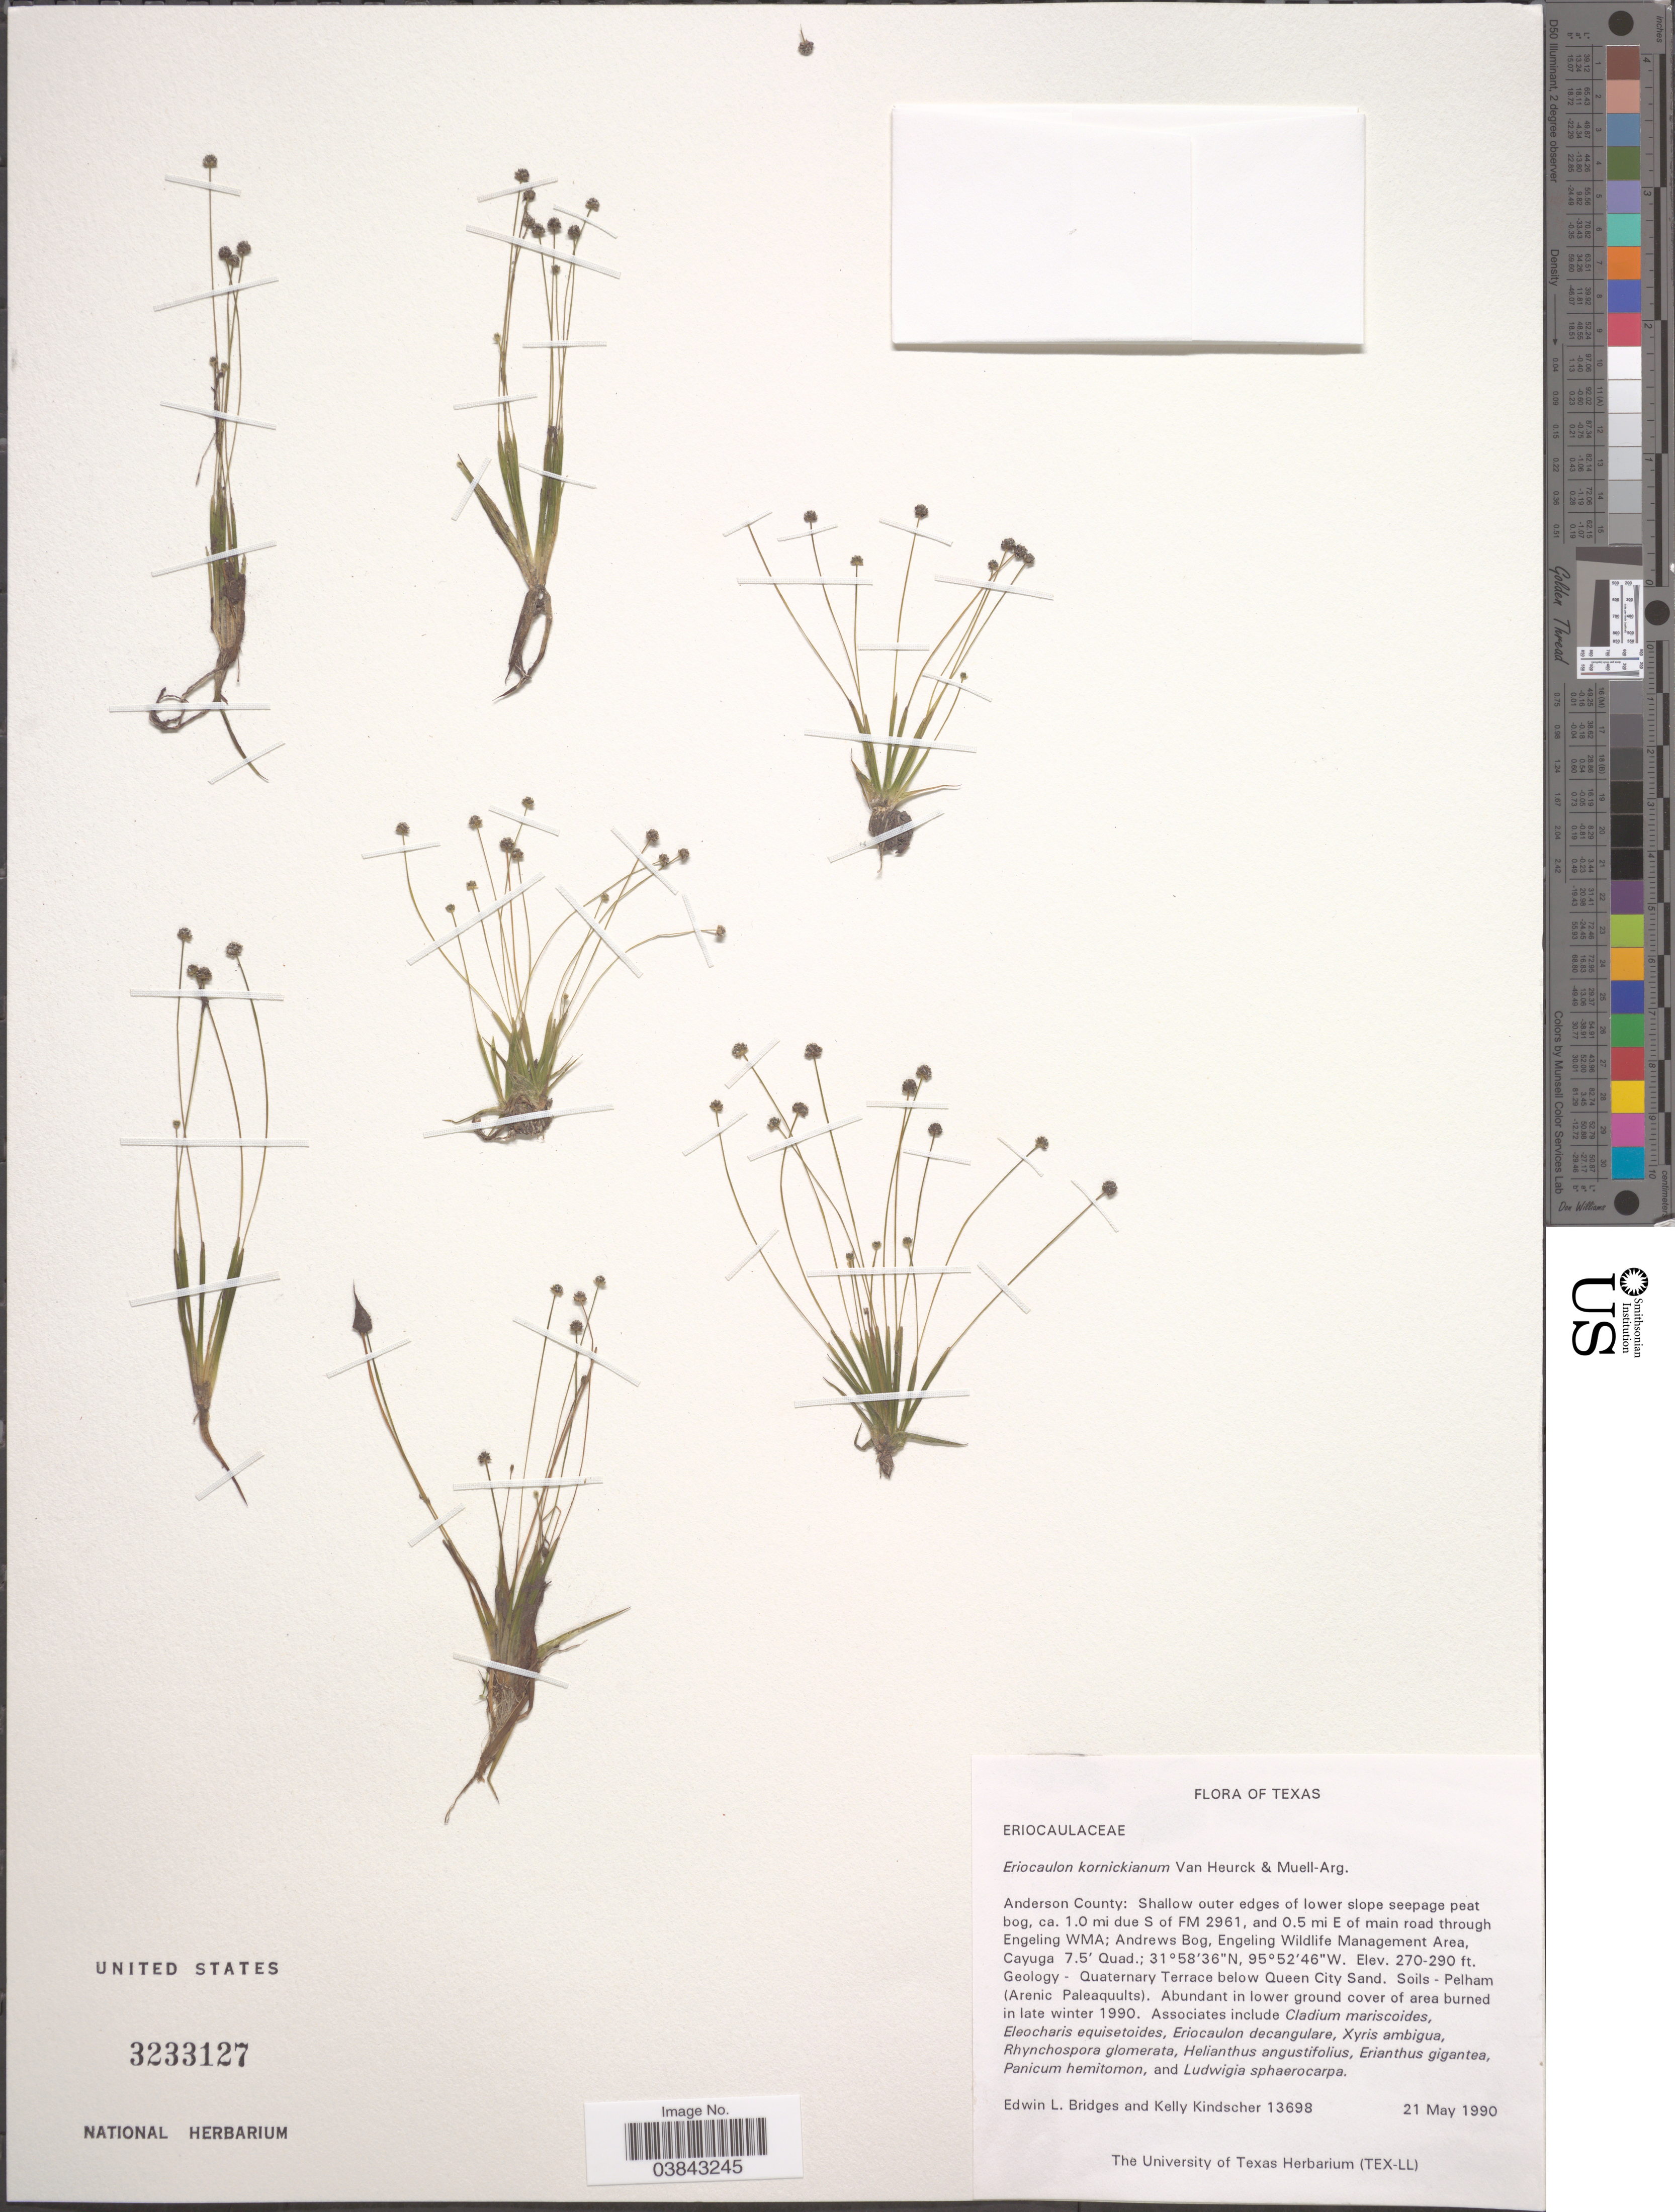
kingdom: Plantae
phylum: Tracheophyta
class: Liliopsida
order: Poales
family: Eriocaulaceae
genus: Eriocaulon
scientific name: Eriocaulon koernickianum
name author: Van Heurck & Müll. Arg.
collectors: E. Bridges & K. Kindscher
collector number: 13698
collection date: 1990-05-21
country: United States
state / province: Texas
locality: Anderson County: ca. 1.0 mi due S of FM 2961, and 0.5 mi E of main road through Engeling WMA; Andrews Bog, Engeling Wildlife Management Area, Cayuga 7.5' Quad. Geology - Quaternary Terrace below Queen City Sand.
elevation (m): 270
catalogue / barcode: US 3233127